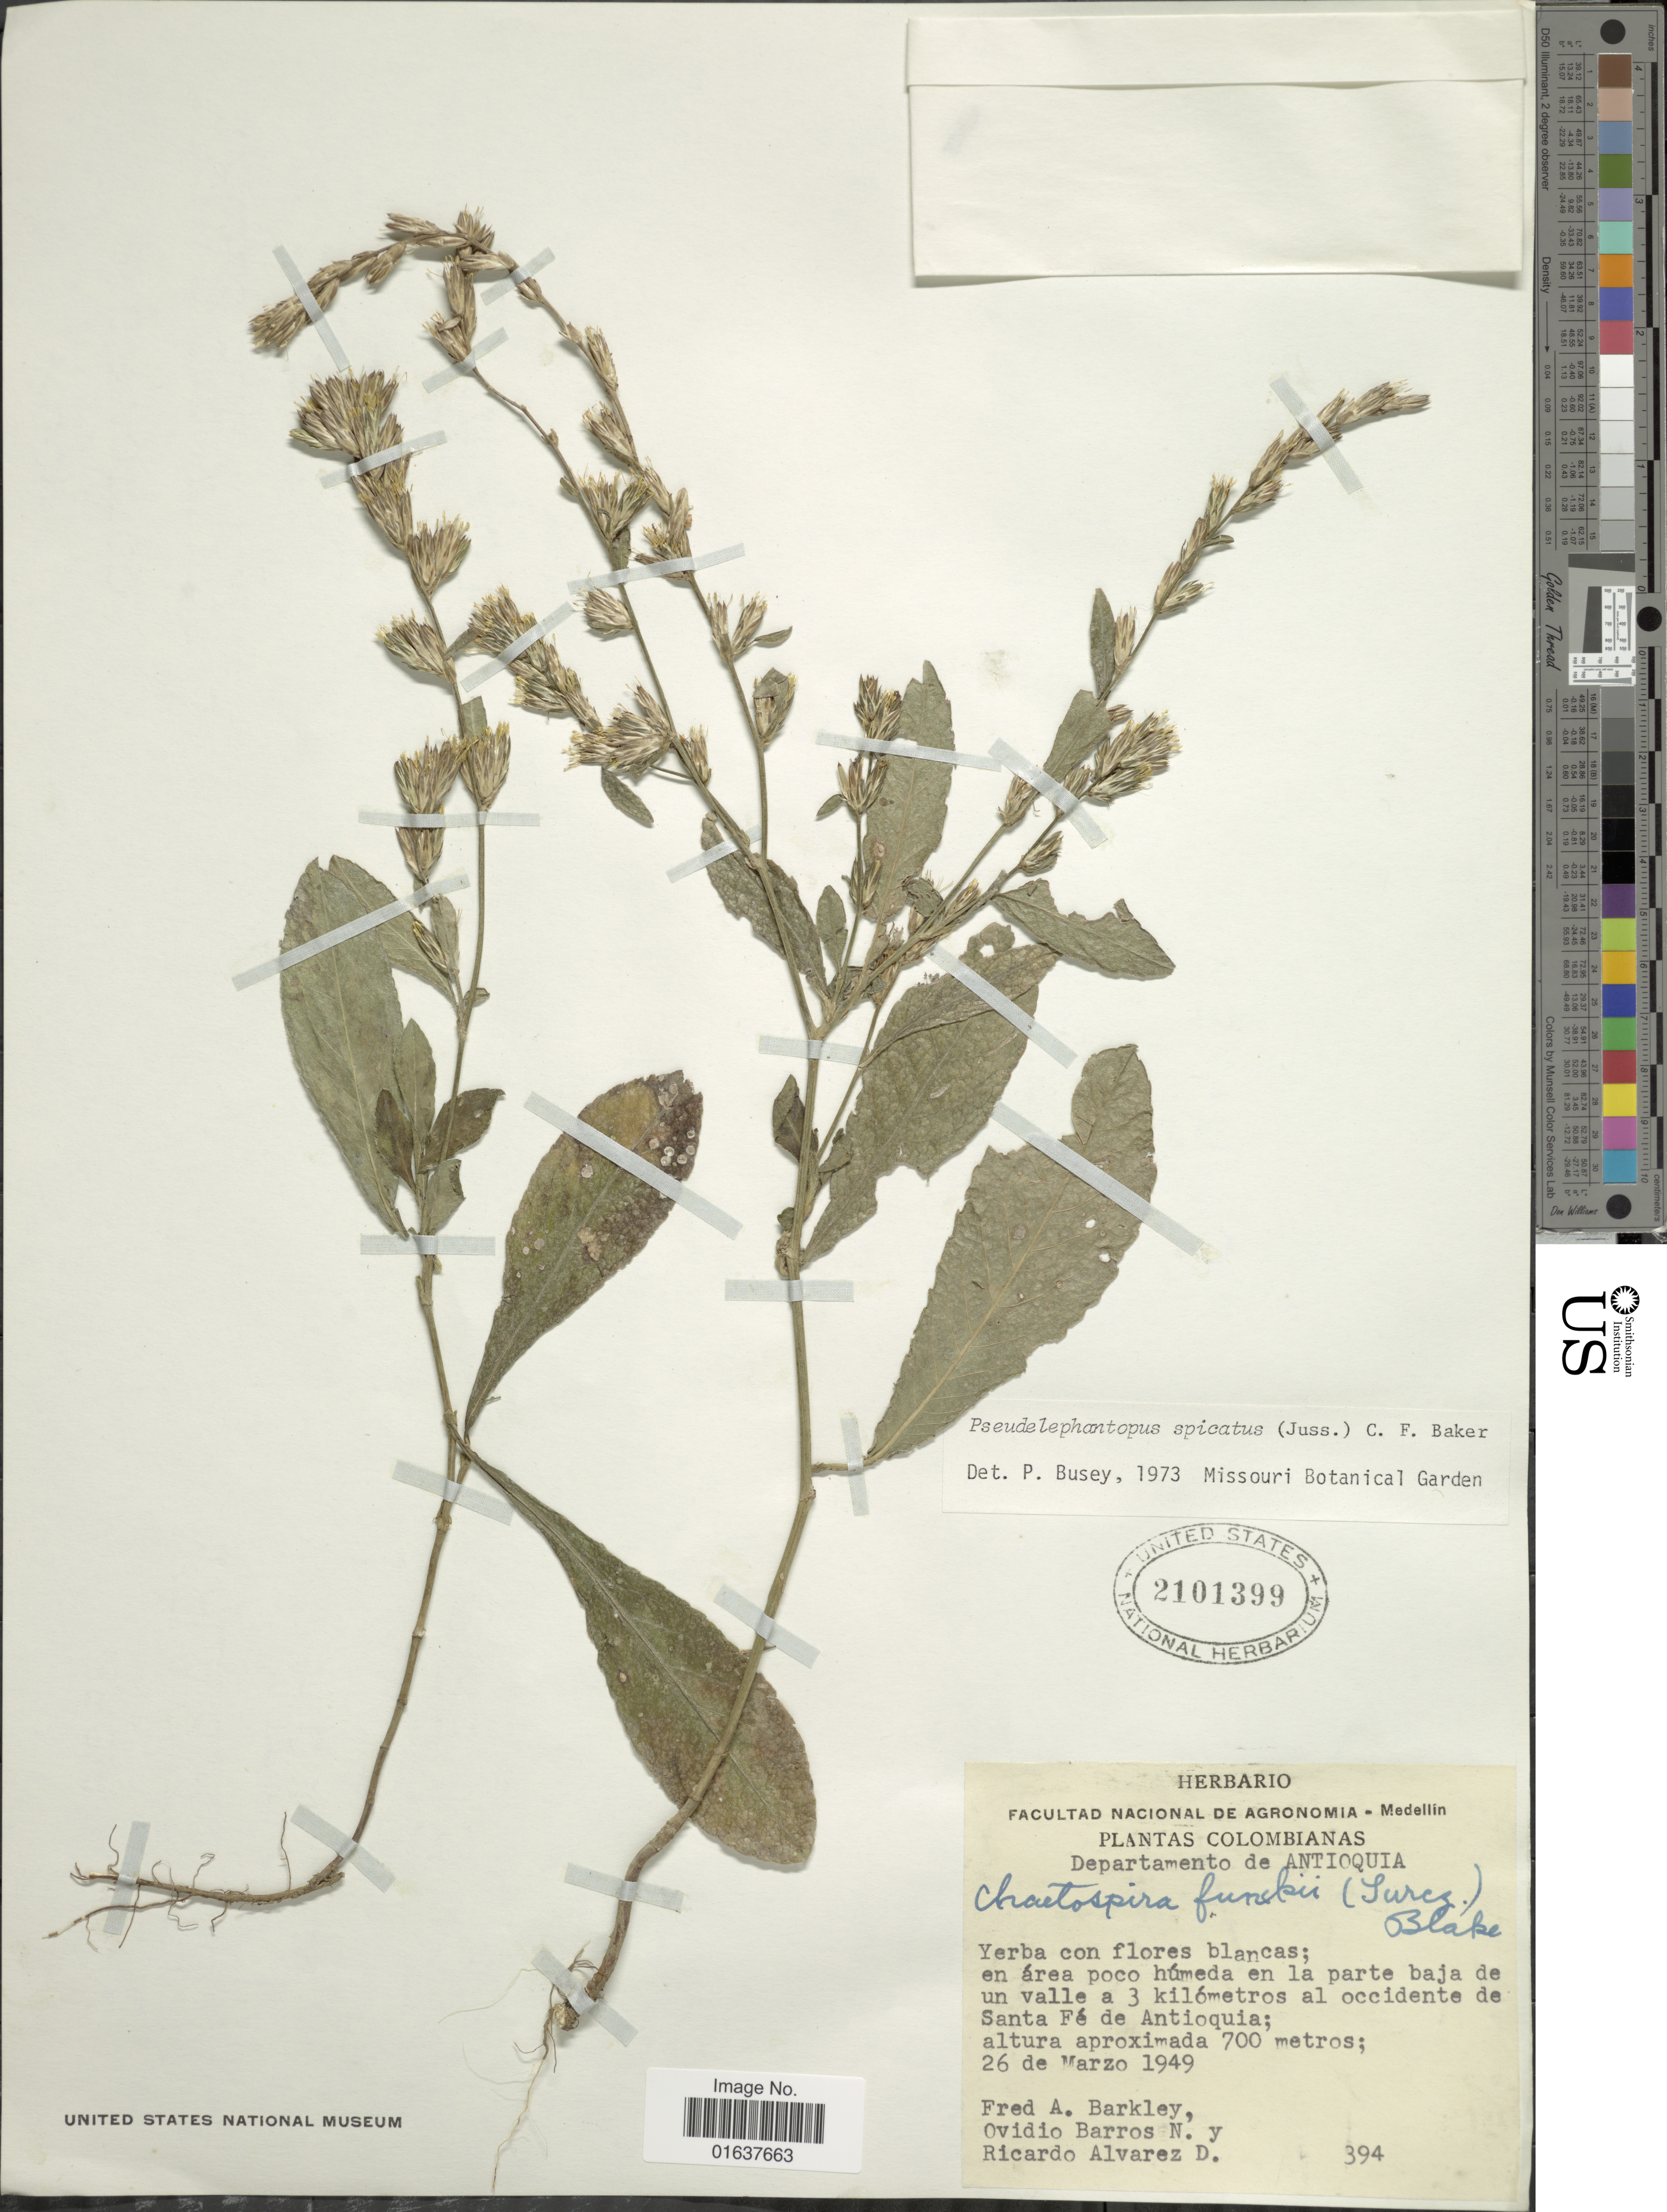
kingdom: Plantae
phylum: Tracheophyta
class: Magnoliopsida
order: Asterales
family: Asteraceae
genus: Pseudelephantopus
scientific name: Pseudelephantopus spicatus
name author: (Juss. ex Aubl.) C.F. Baker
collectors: F. A. Barkley, O. Barros & R. Alvarez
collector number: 394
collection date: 1949-03-26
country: Colombia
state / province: Antioquia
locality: Departamento de Antioquia. en area poco humeda en la parte baja de un valle a 3 kilometer al occidente de Santa Fe de Antioquia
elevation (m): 700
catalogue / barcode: US 2101399